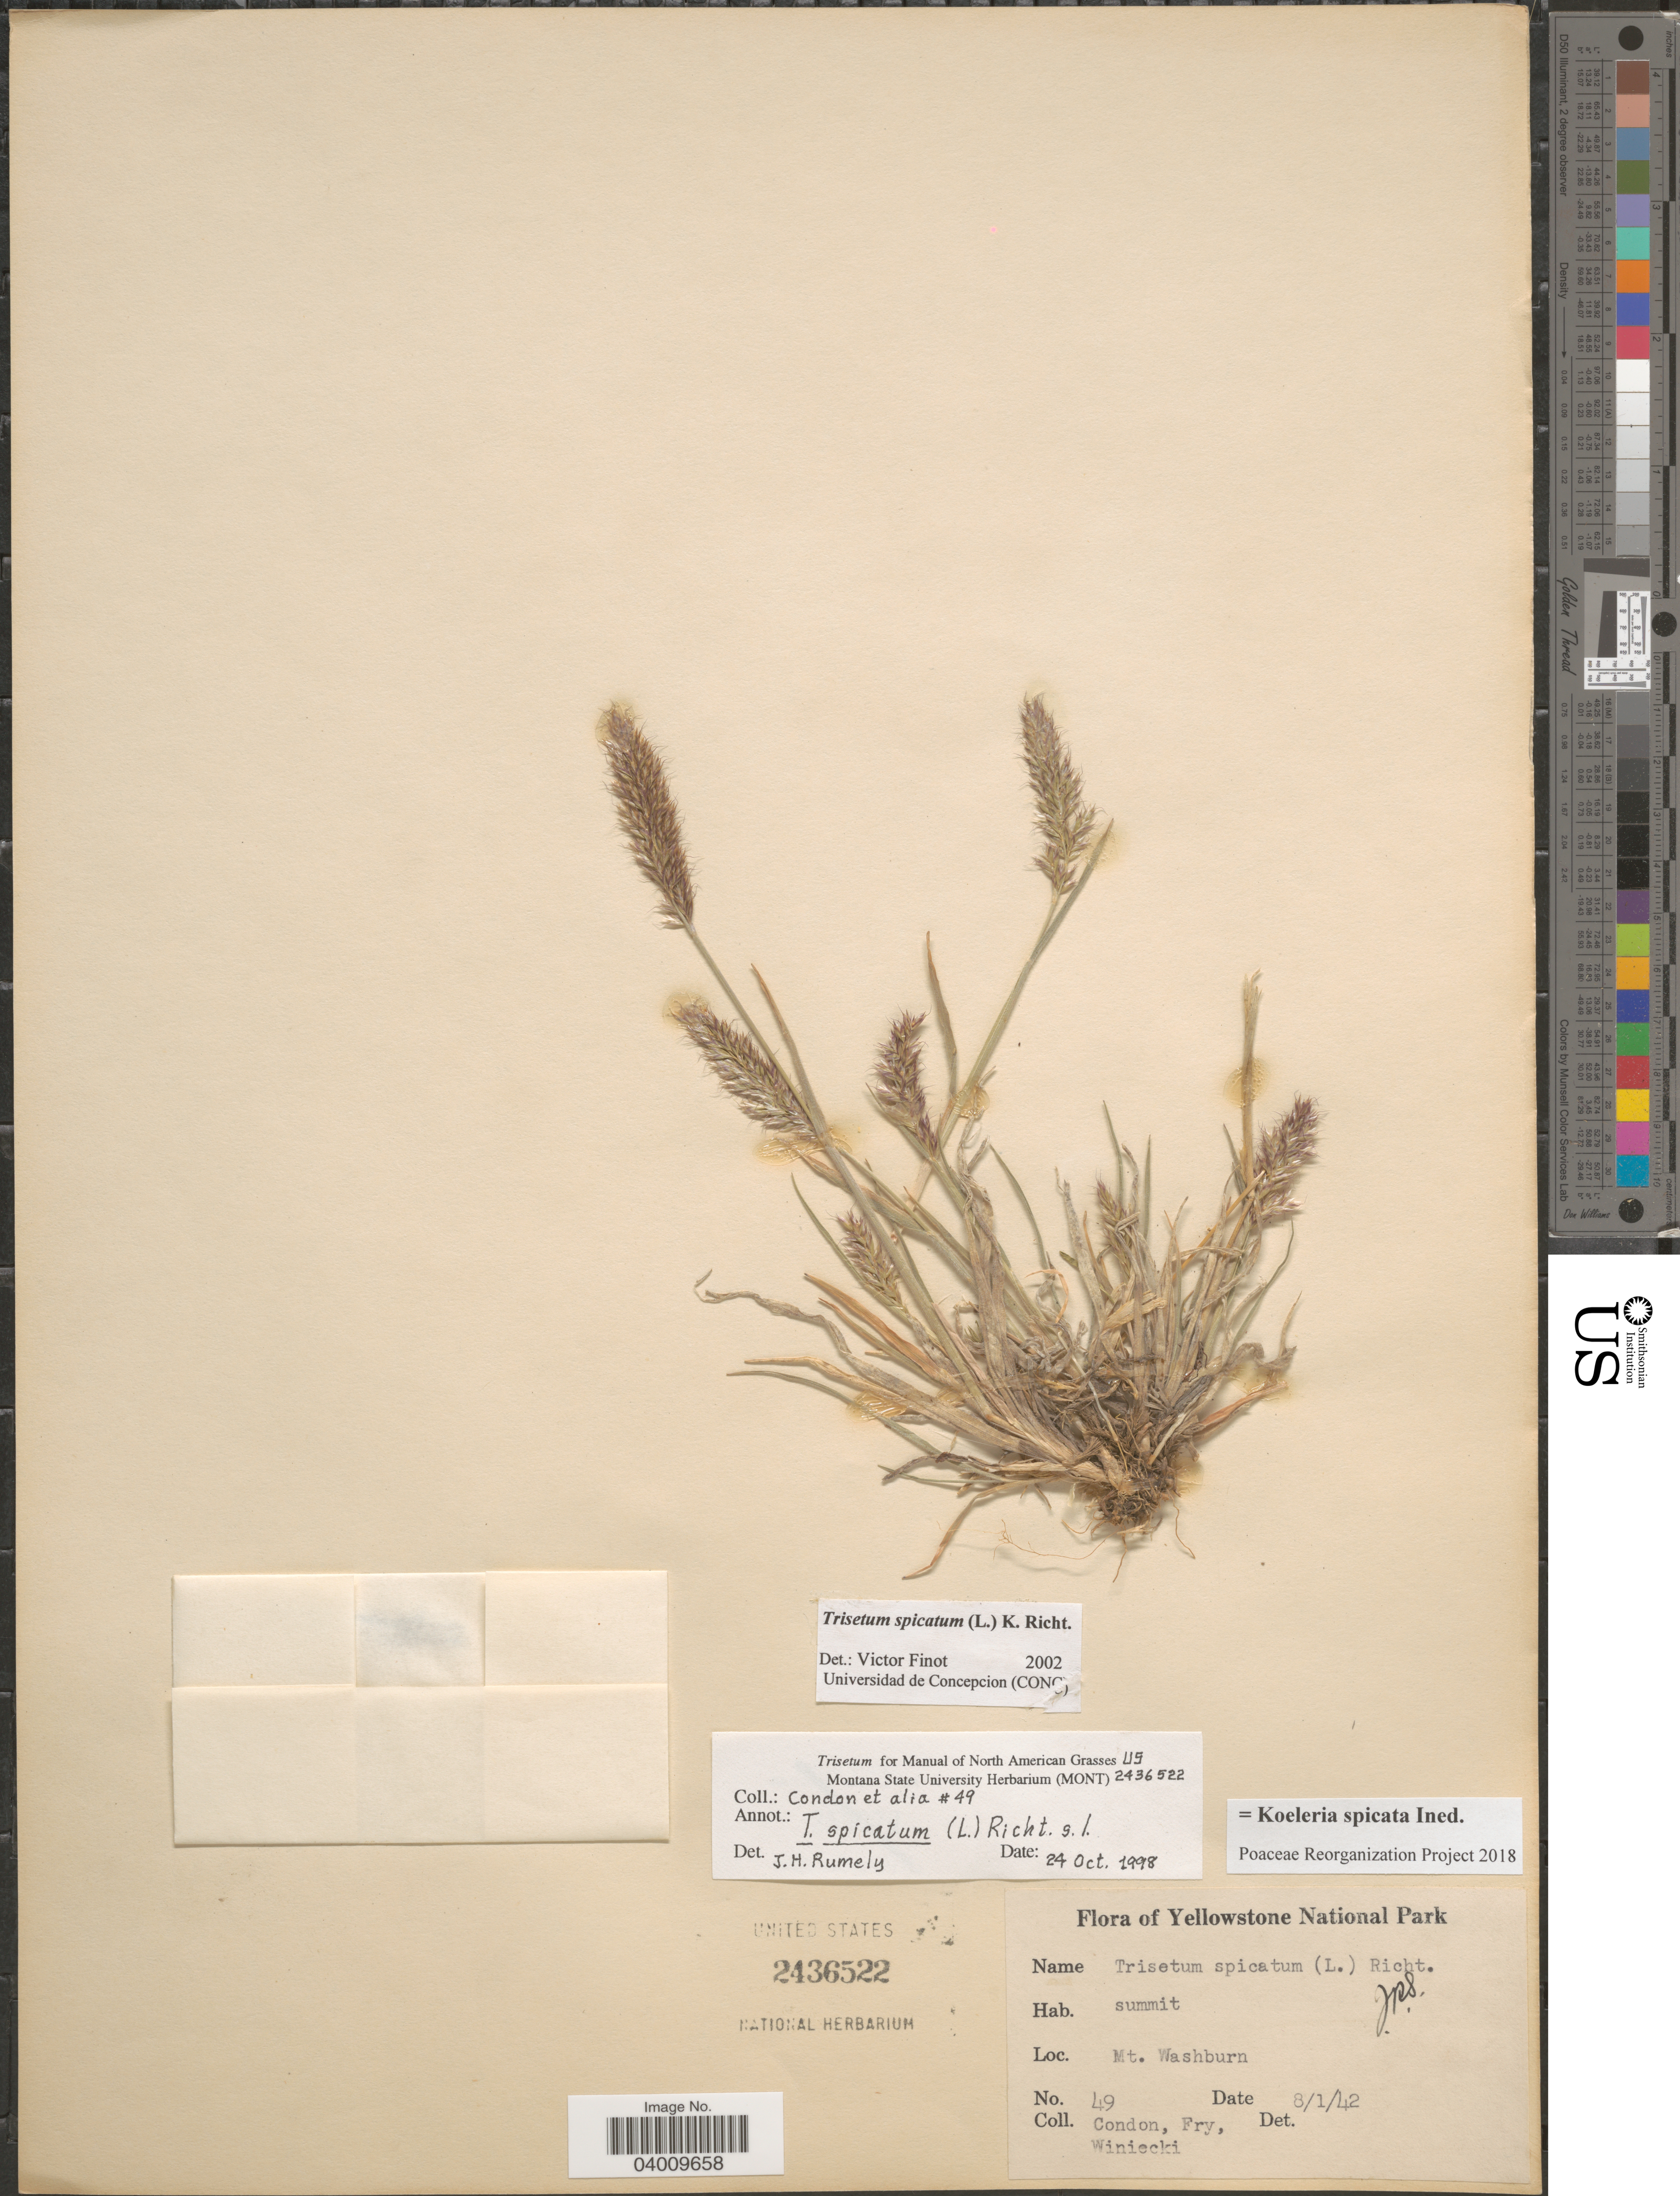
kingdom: Plantae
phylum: Tracheophyta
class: Liliopsida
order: Poales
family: Poaceae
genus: Koeleria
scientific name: Koeleria spicata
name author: (L.) Barberá et al.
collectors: Condon, -. Fry & Winiecki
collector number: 49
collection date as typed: Transcribed d/m/y: 1/8/42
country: United States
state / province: Wyoming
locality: Yellowstone National Park. Mt. Washburn.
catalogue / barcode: US 2436522